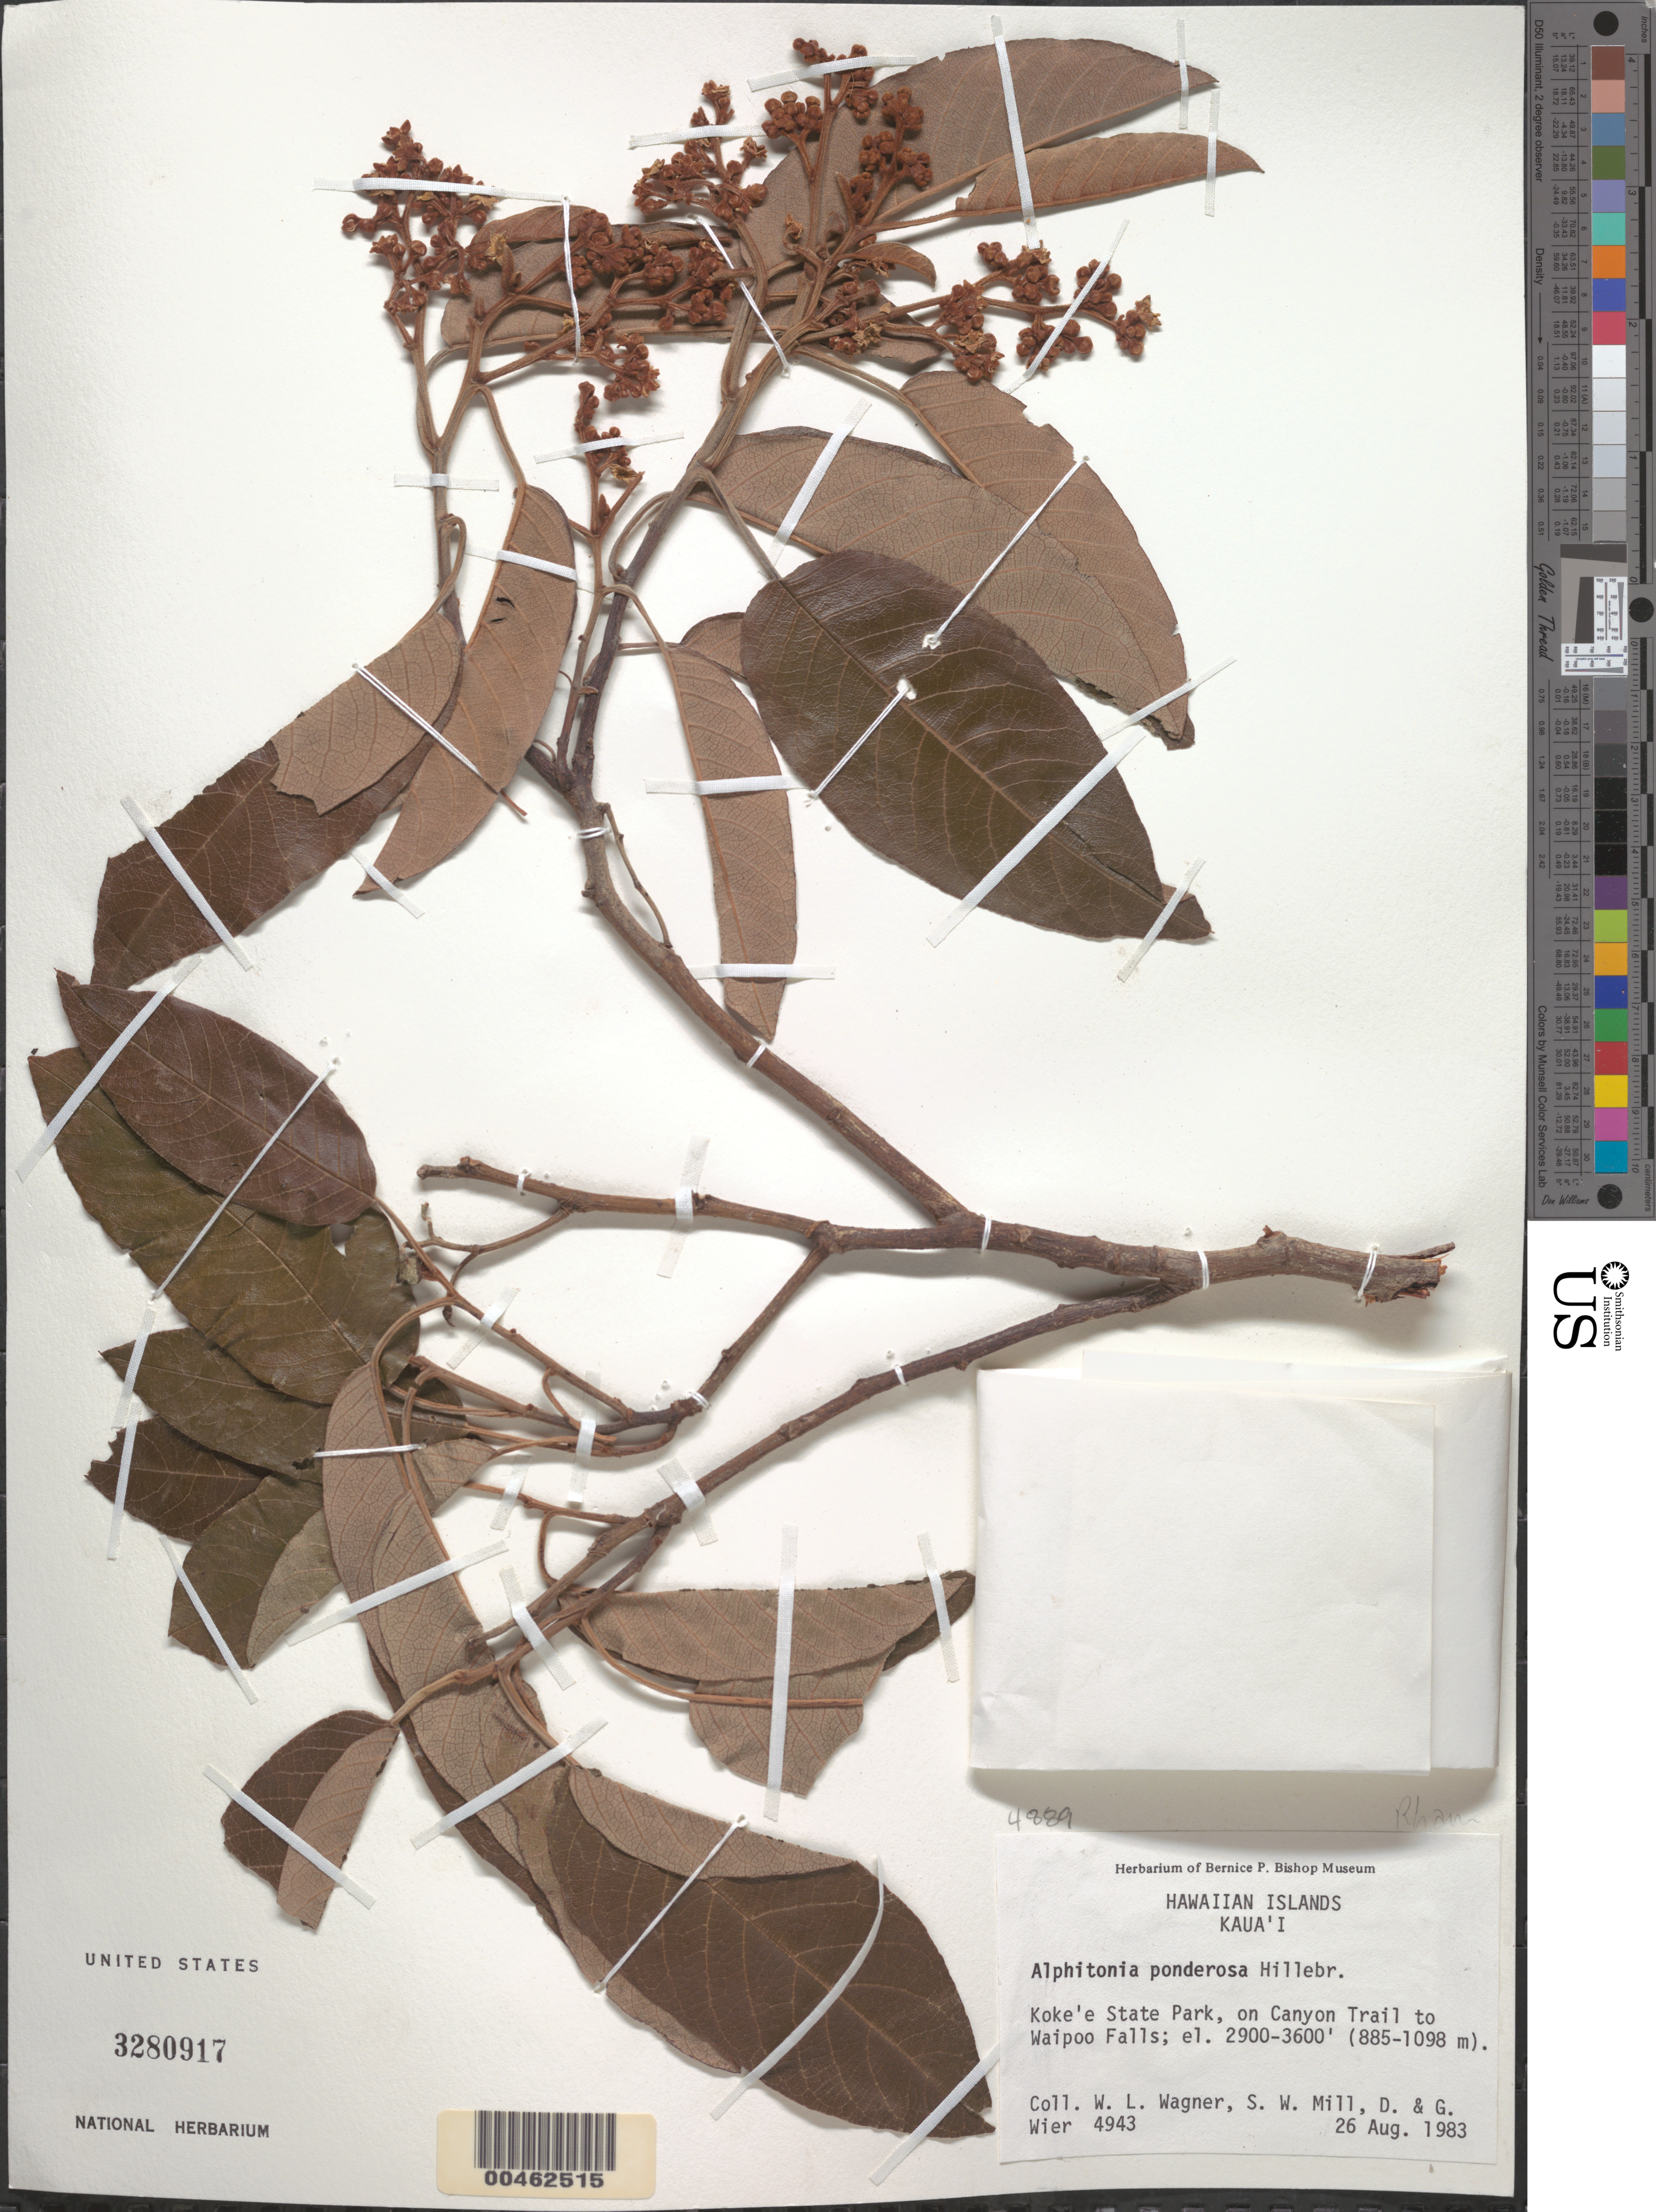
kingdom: Plantae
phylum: Tracheophyta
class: Magnoliopsida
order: Rosales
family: Rhamnaceae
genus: Alphitonia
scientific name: Alphitonia ponderosa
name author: Hillebr.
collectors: W. L. Wagner, S. W. Miller, D. Wier & G. Wier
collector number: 4943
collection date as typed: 26 Aug 1983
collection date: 1983-08-26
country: United States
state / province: Hawaii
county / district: Kauai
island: Kaua'i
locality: Koke'e State Park, on Canyon Trail to Waipoo Falls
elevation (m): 884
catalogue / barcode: US 3280917